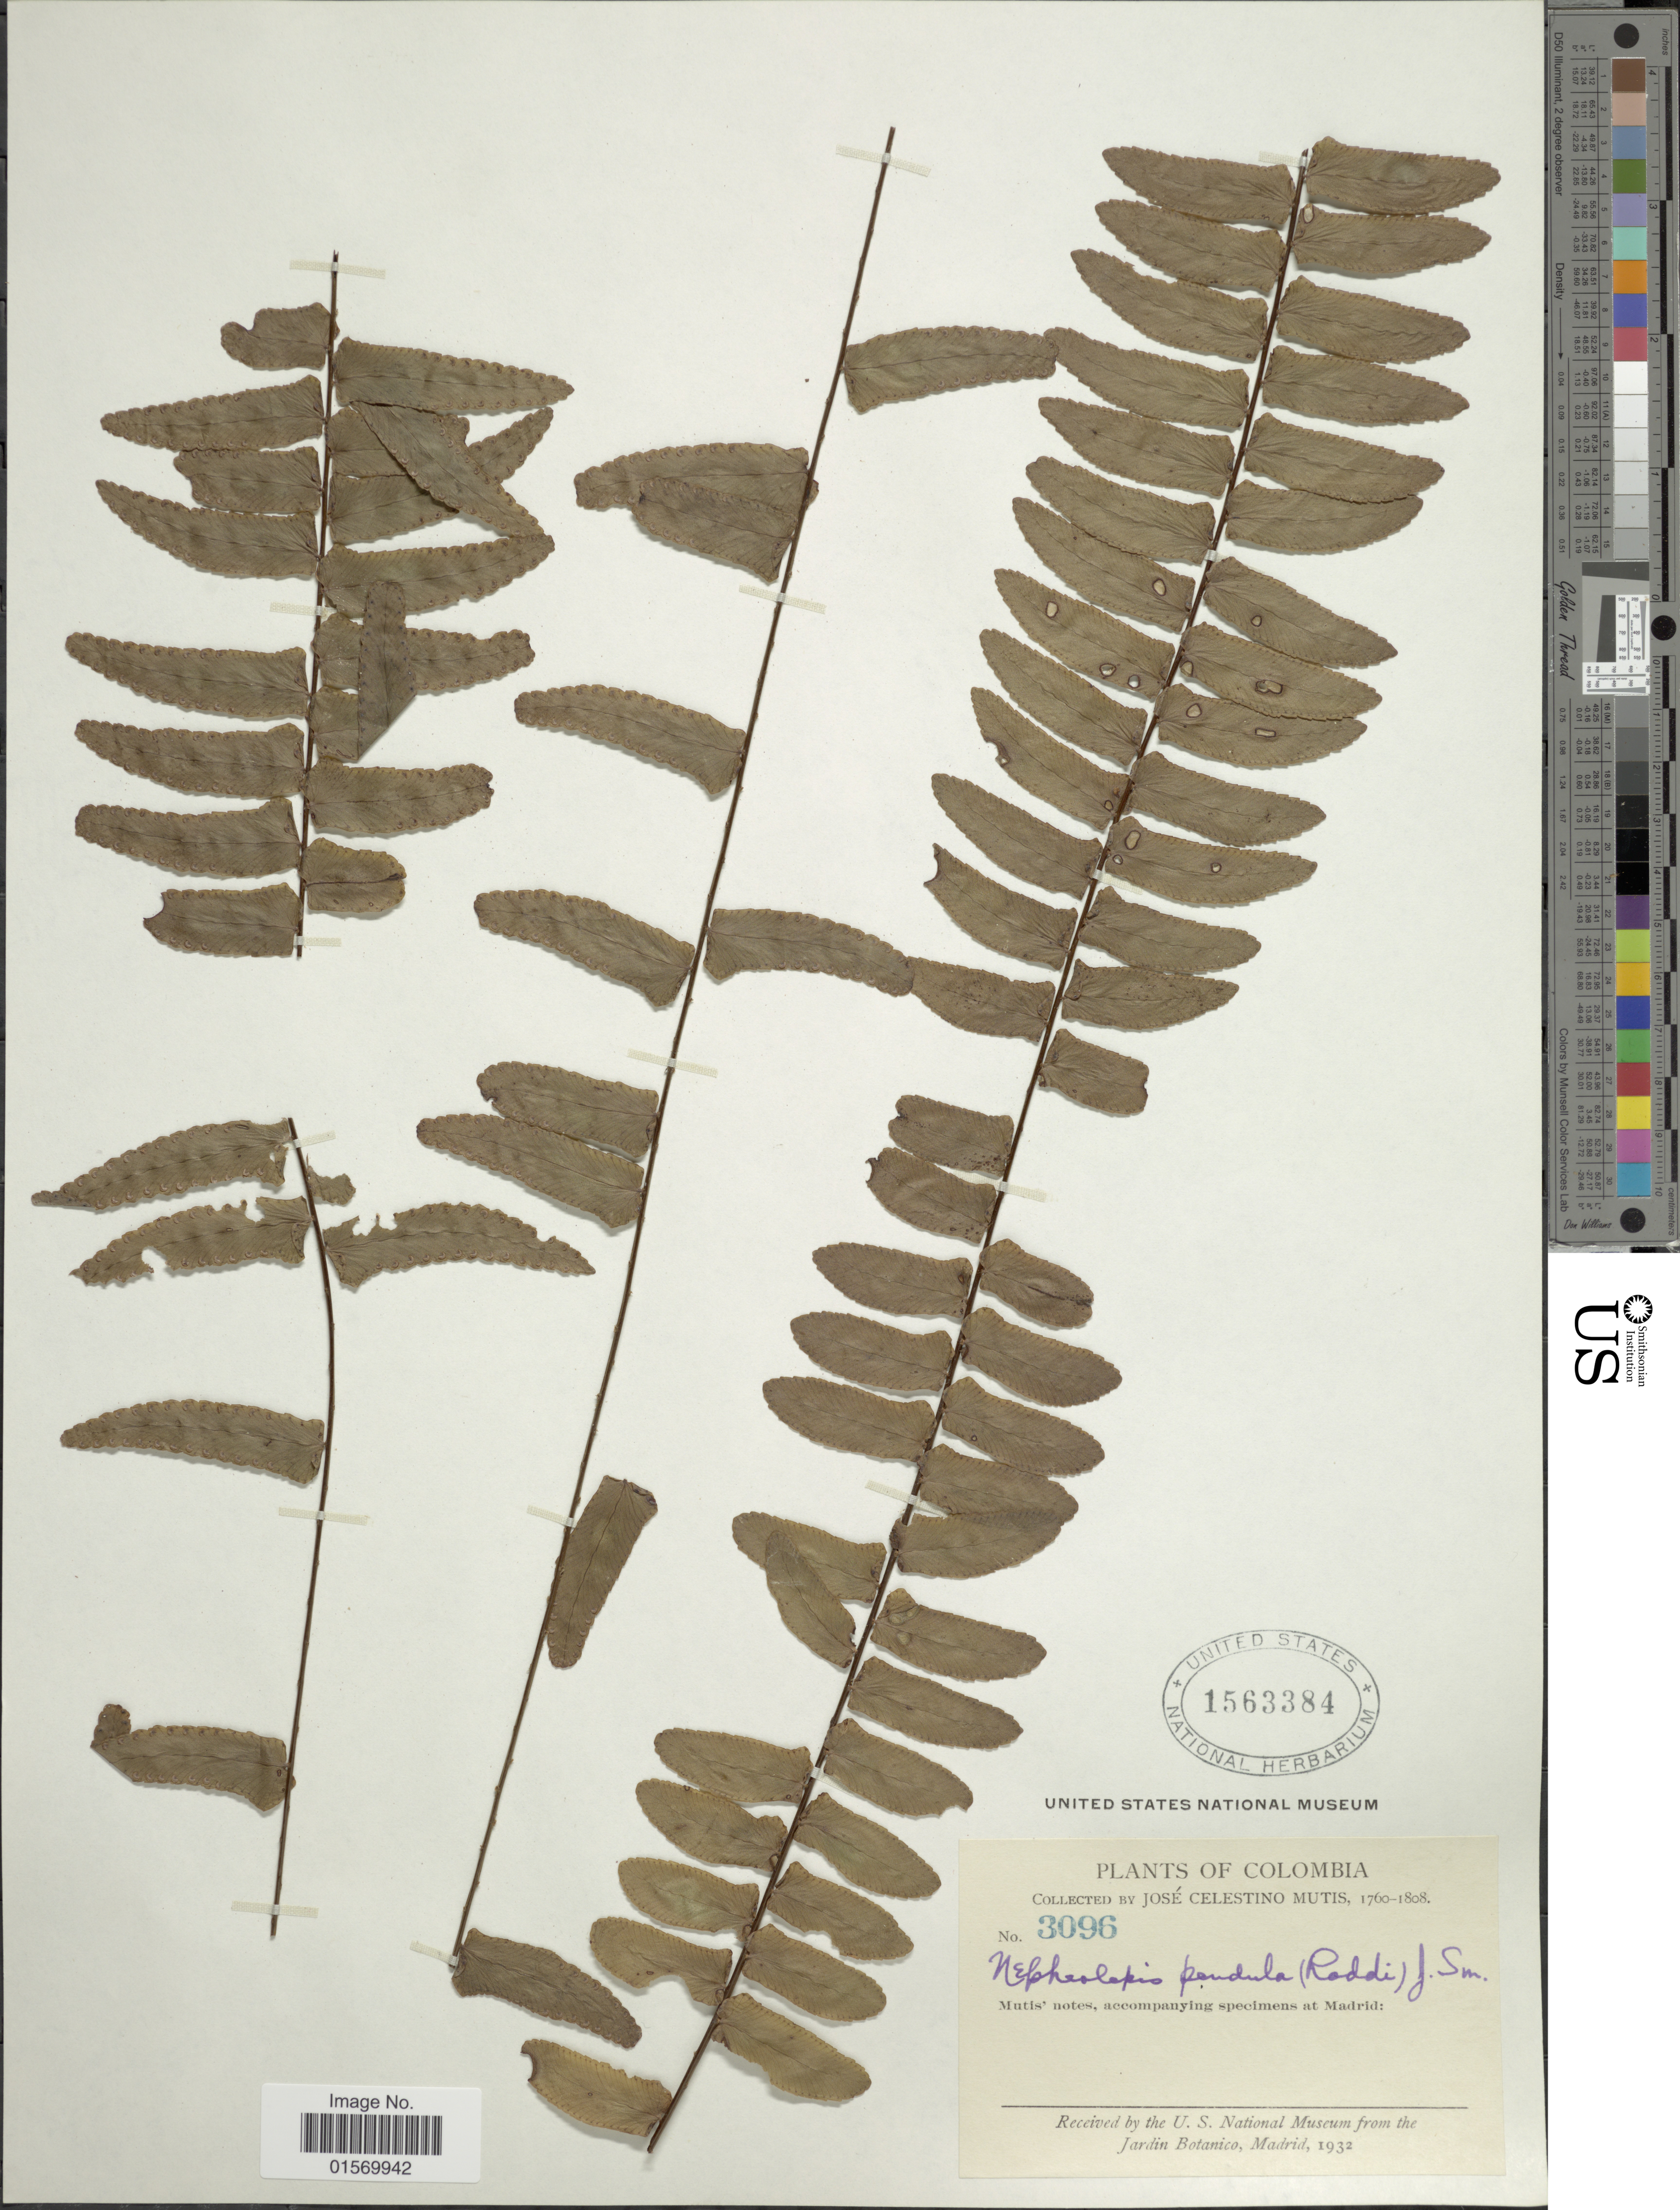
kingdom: Plantae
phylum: Tracheophyta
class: Polypodiopsida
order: Polypodiales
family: Nephrolepidaceae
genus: Nephrolepis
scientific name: Nephrolepis pendula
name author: (Raddi) J. Sm.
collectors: J. C. B. Mutis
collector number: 3096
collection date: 1760/1880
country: Colombia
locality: Mutis'notes, accompanying specimens at Madrid.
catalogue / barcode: US 1563384